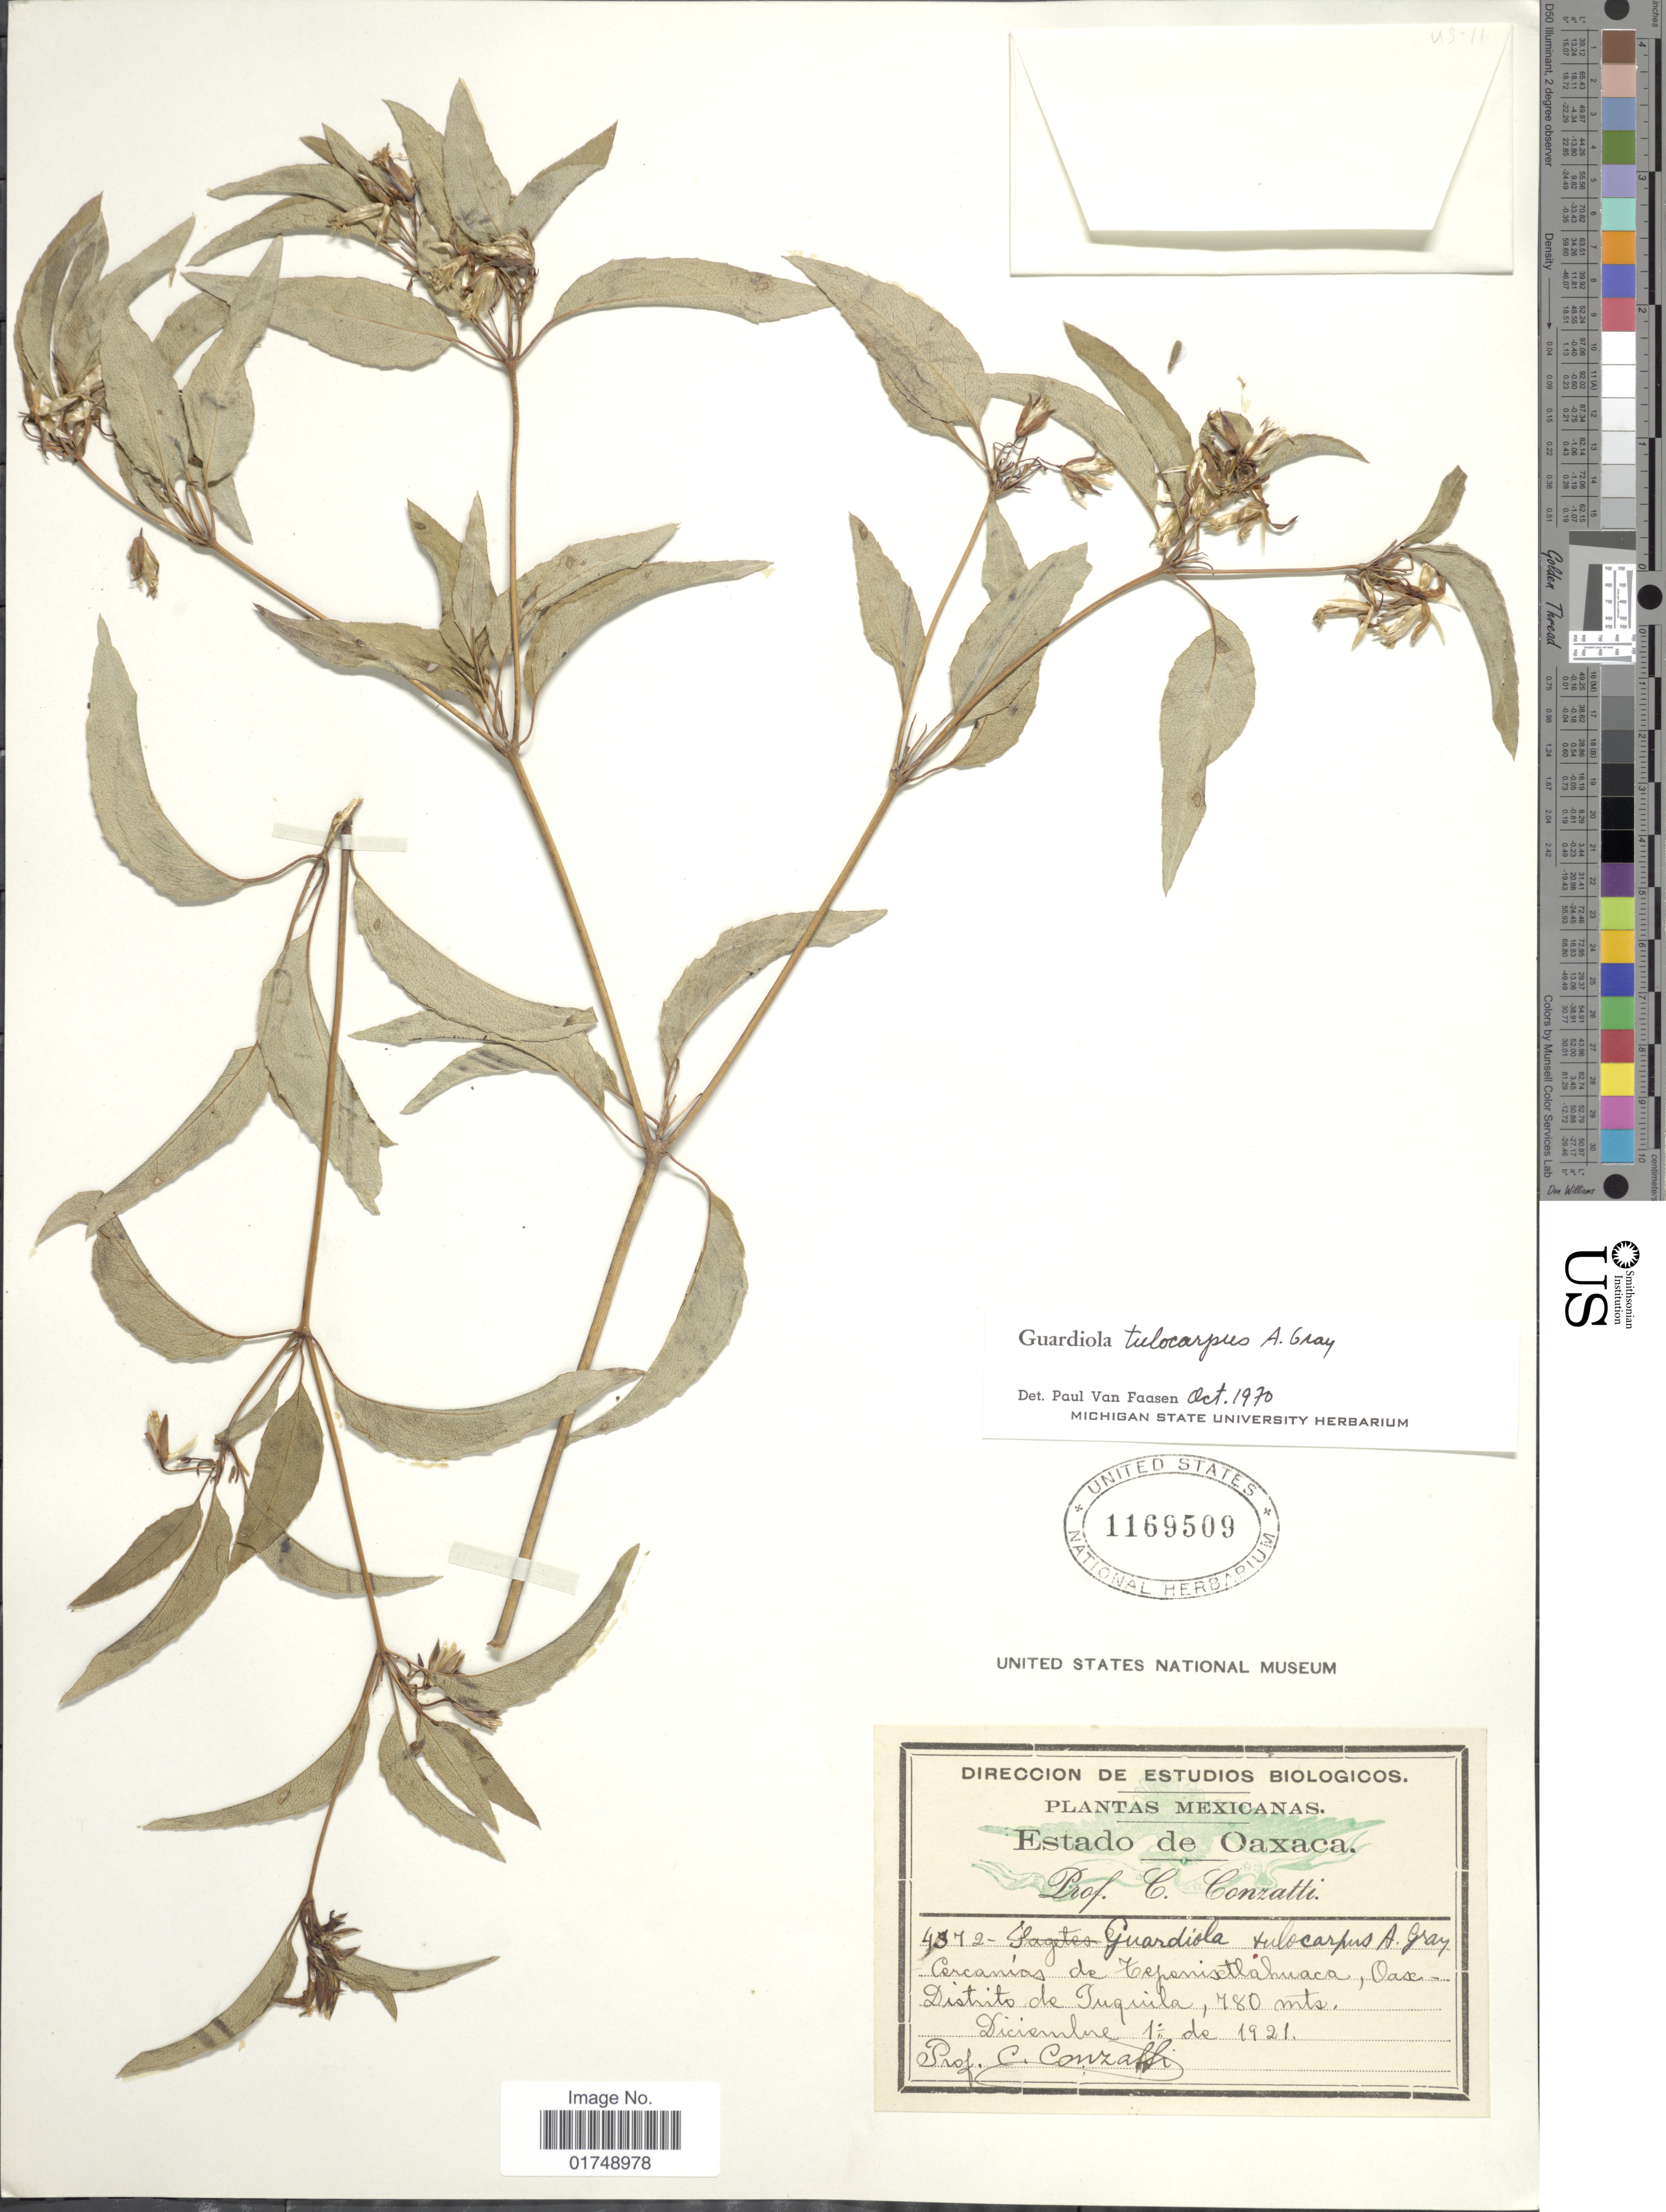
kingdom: Plantae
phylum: Tracheophyta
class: Magnoliopsida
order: Asterales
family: Asteraceae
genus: Guardiola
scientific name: Guardiola sp.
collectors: C. Conzatti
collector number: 4372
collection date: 1921-12-01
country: Mexico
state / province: Oaxaca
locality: Cercanias de Tepenixtlahuaca, Distrito de Juquila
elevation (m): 780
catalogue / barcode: US 1169509